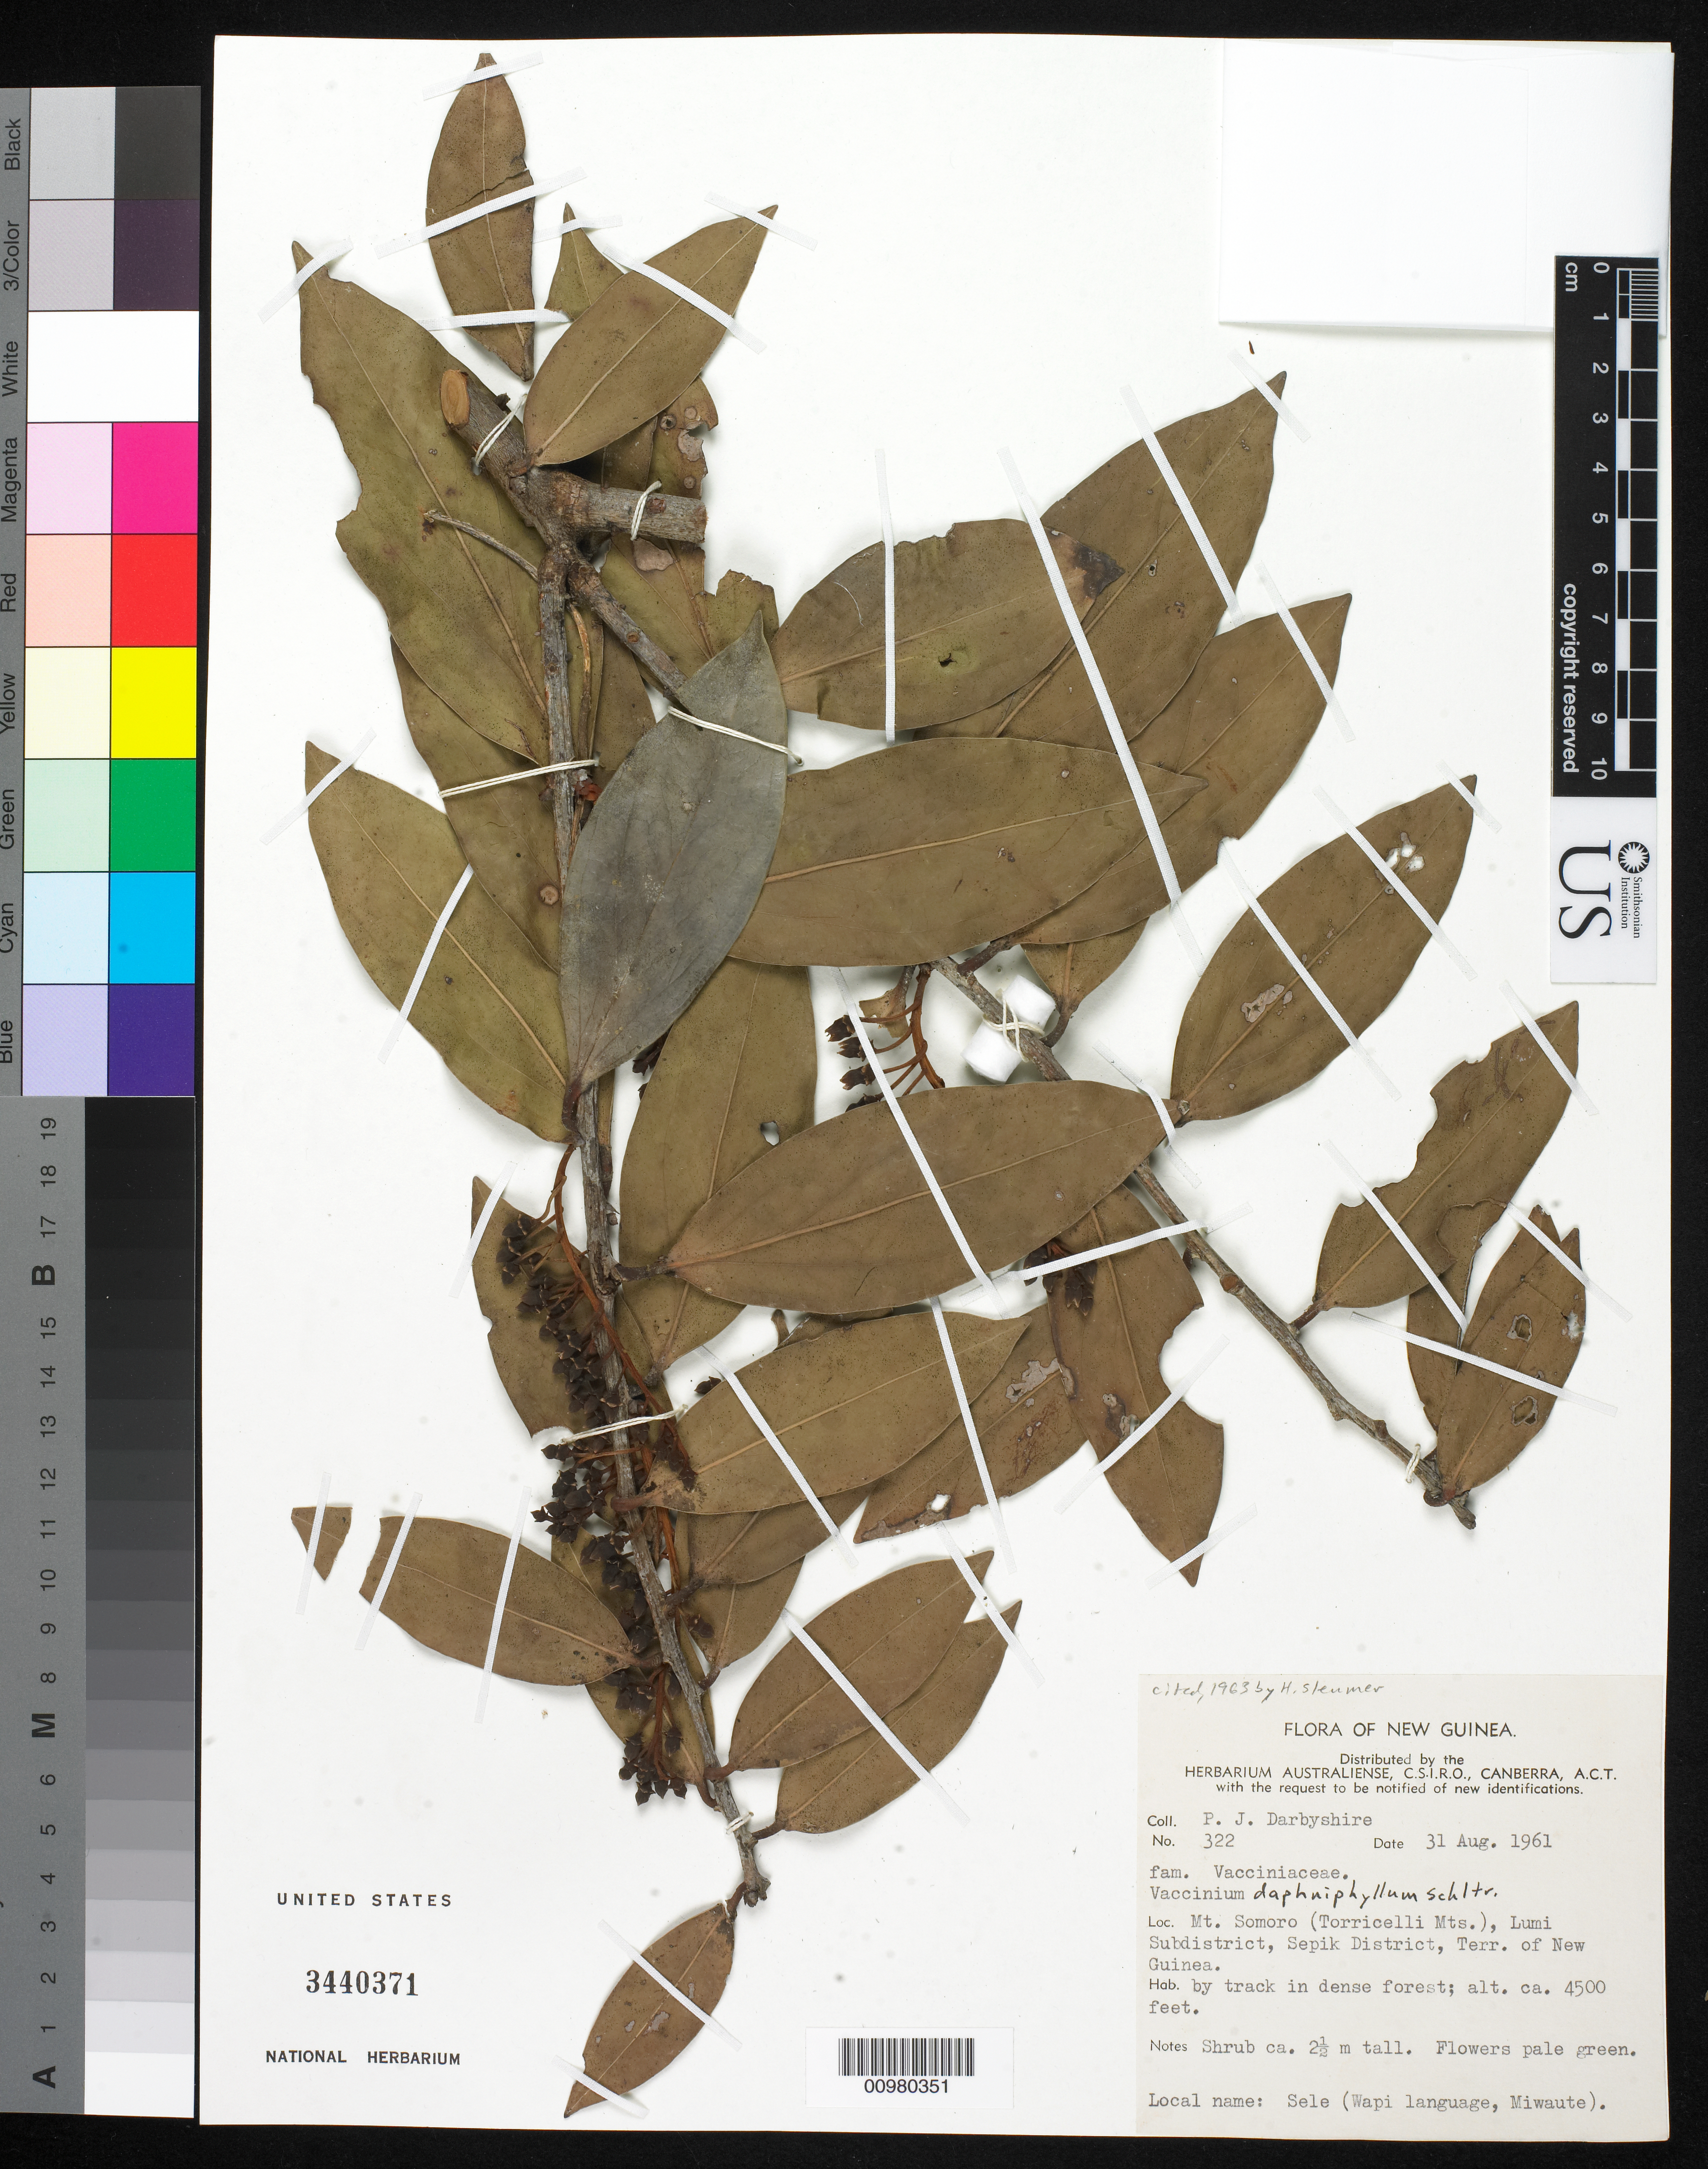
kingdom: Plantae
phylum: Tracheophyta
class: Magnoliopsida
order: Ericales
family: Ericaceae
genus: Vaccinium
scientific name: Vaccinium daphniphyllum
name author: Schltr.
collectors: P. Darbyshire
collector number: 322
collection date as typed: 31 Aug 1961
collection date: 1961-08-31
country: Papua New Guinea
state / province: Sandaun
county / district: Lumi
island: New Guinea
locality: Mt. Somoro (Torricelli Mts.). By track in dense forest.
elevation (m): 1372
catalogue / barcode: US 3440371